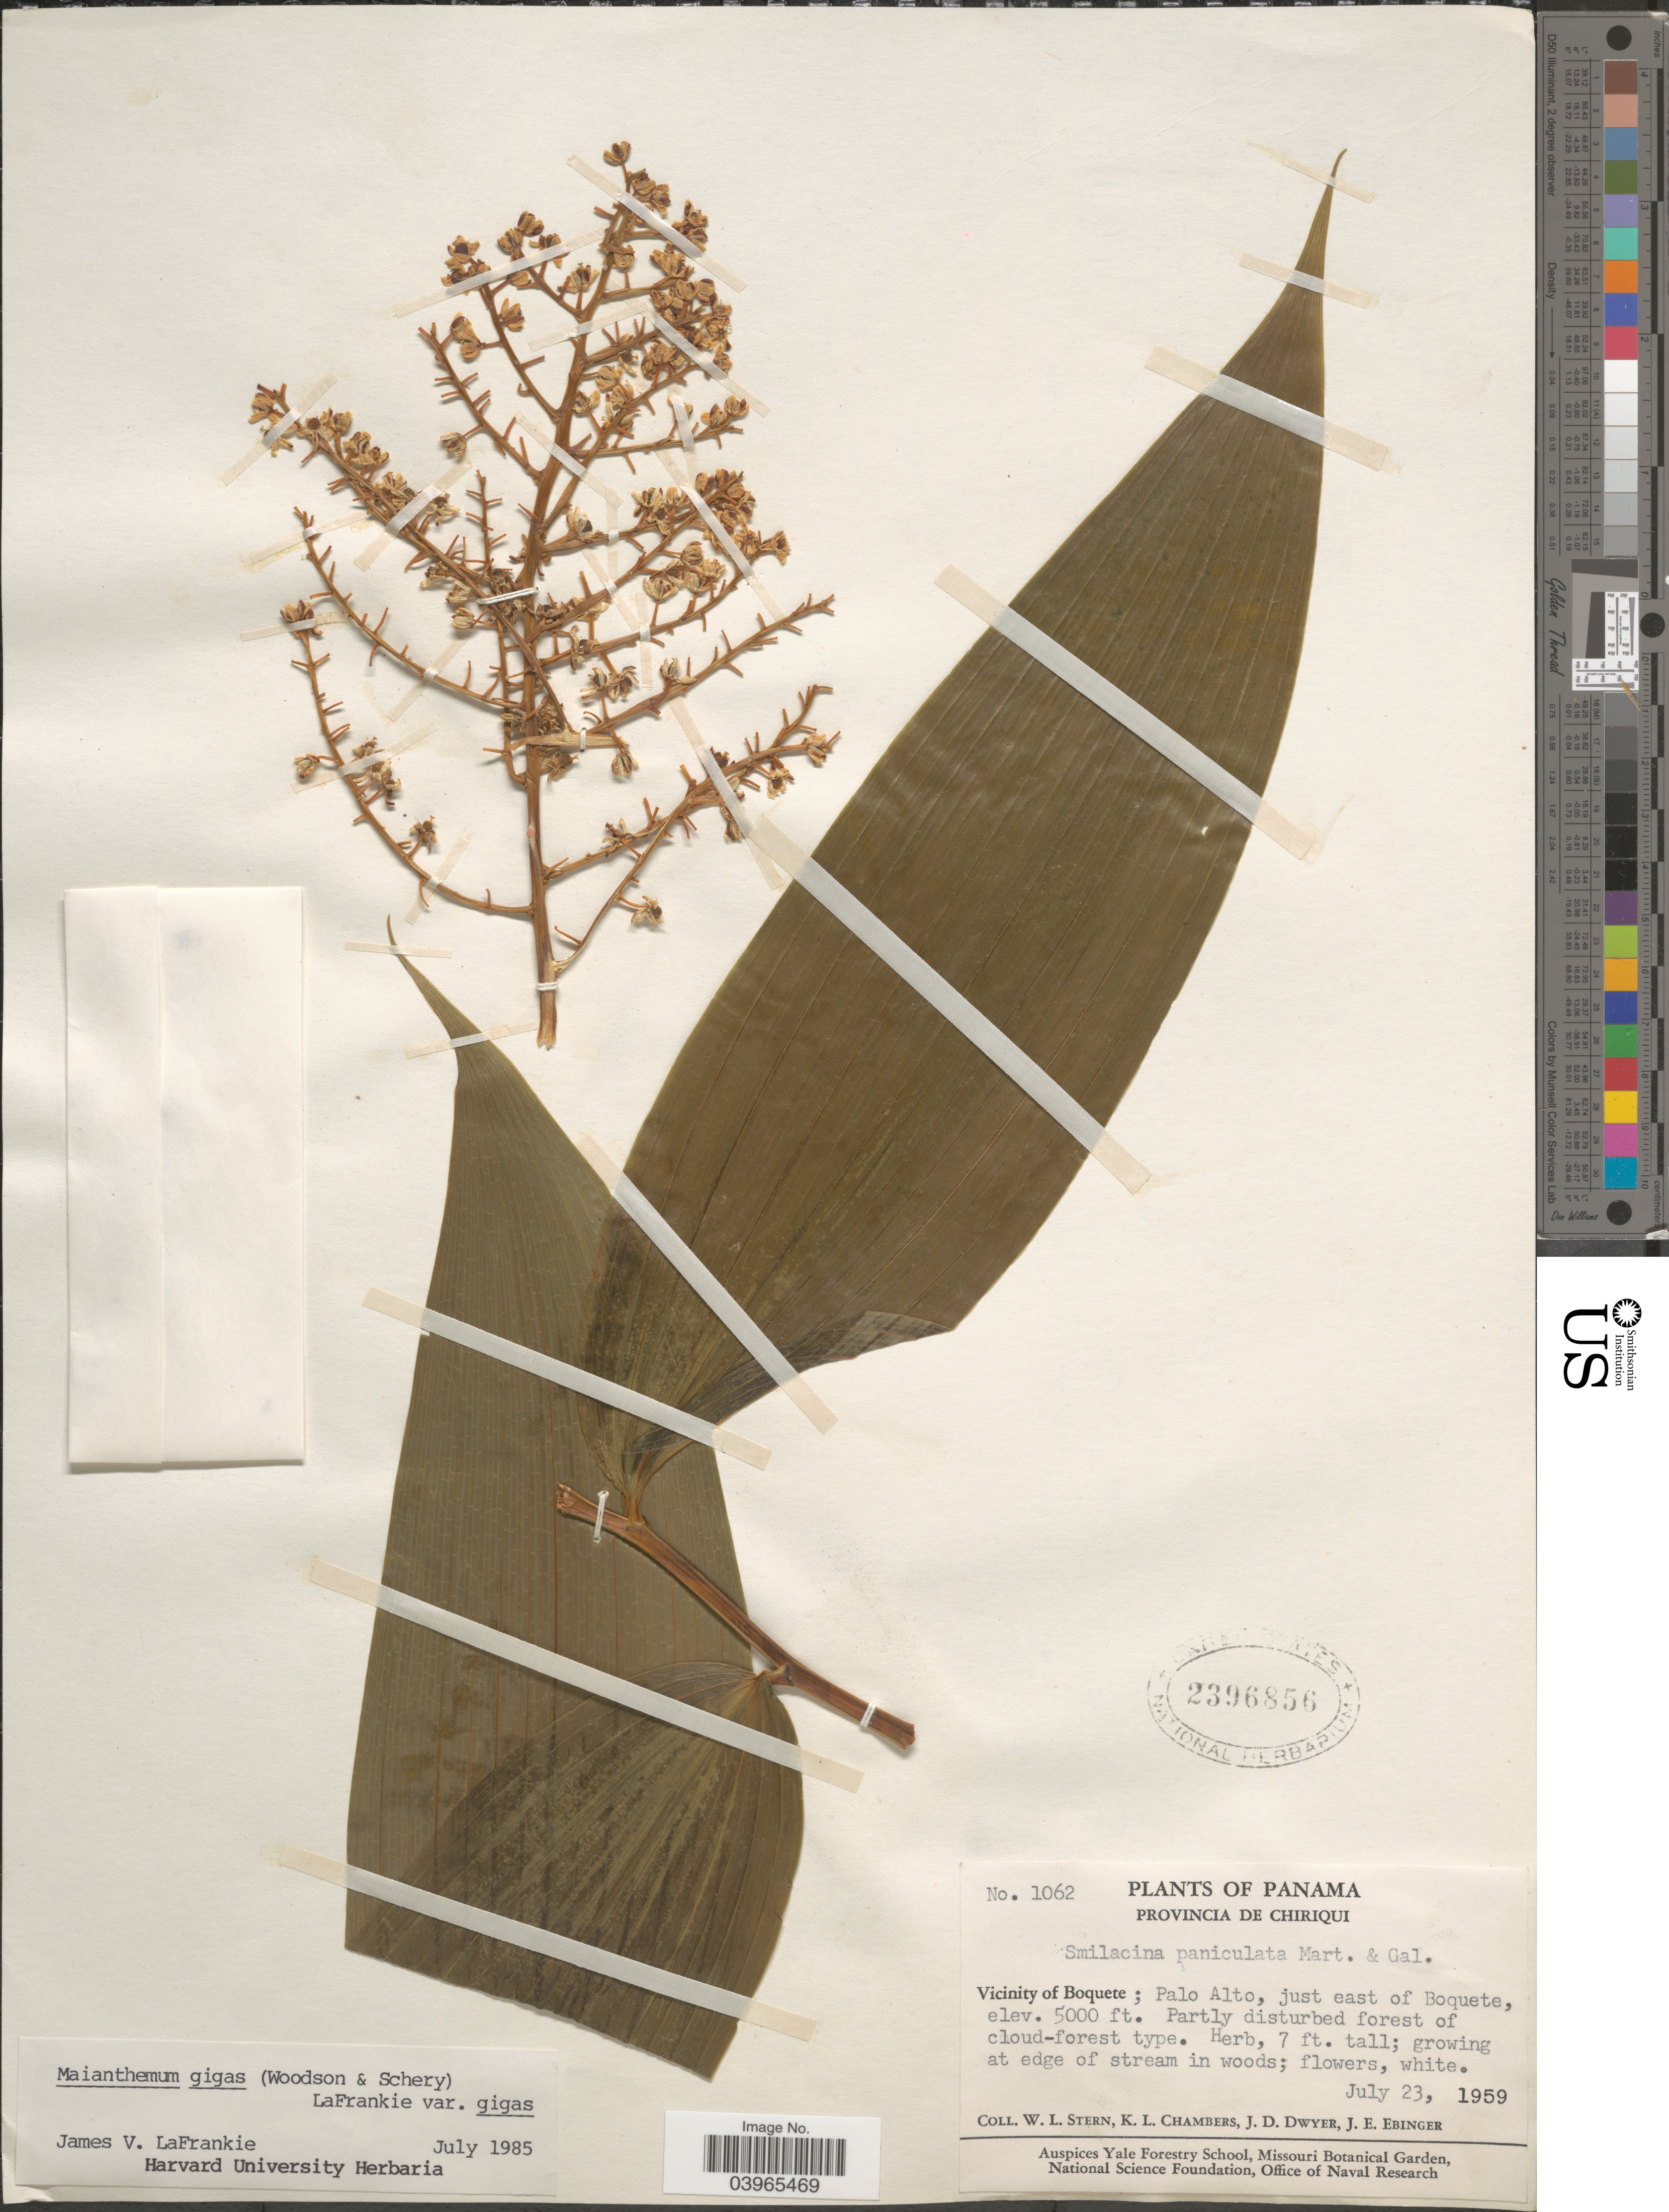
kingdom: Plantae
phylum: Tracheophyta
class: Liliopsida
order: Asparagales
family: Asparagaceae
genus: Maianthemum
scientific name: Maianthemum gigas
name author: (Woodson) LaFrankie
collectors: W. L. Stern, K. Chambers, J. D. Dwyer & J. Ebinger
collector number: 1062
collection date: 1959-07-23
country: Panama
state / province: Chiriqui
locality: Vicinity of Boquete; Palo Alto, just east of Boquete.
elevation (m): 1524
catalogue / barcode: US 2396856